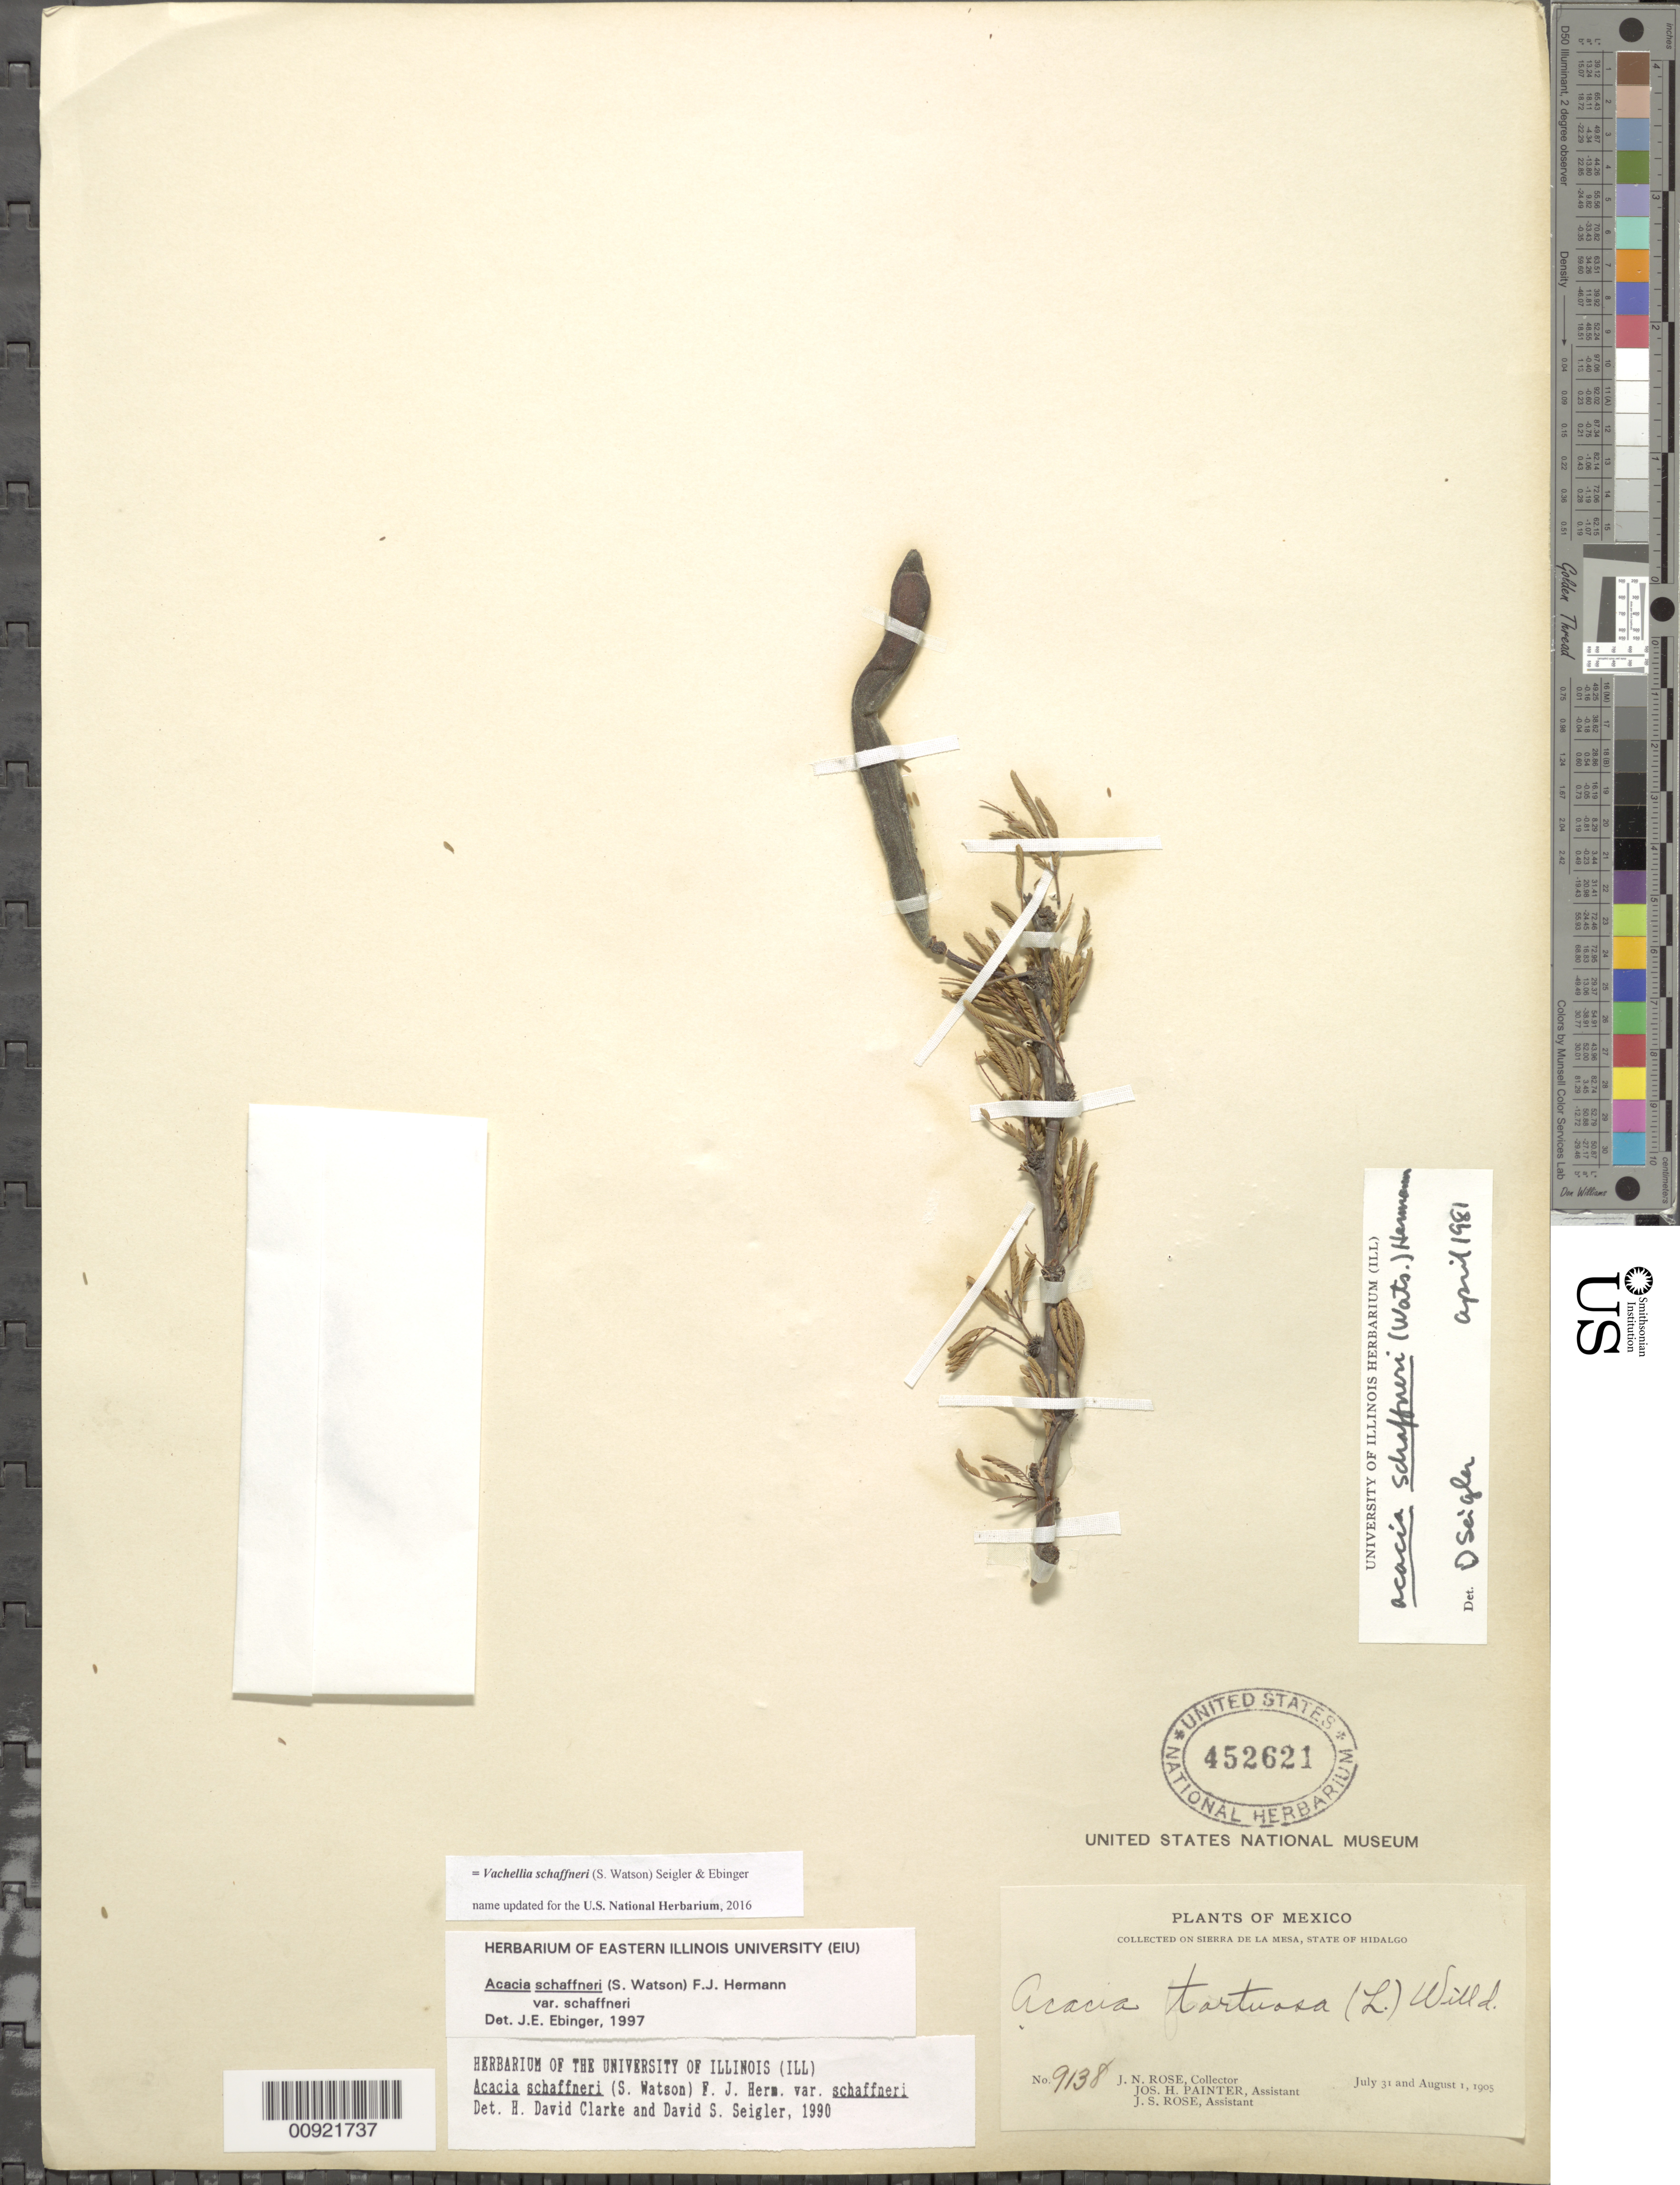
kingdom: Plantae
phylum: Tracheophyta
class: Magnoliopsida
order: Fabales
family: Fabaceae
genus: Vachellia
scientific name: Vachellia schaffneri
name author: (S. Watson) Seigler & Ebinger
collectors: J. N. Rose, J. H. Painter & J. S. Rose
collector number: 9138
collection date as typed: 31 Jul 1905 to 01 Aug 1905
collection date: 1905-07-31/1905-08-01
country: Mexico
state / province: Hidalgo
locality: Sierra de la Mesa, State of Hidalgo.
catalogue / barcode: US 452621